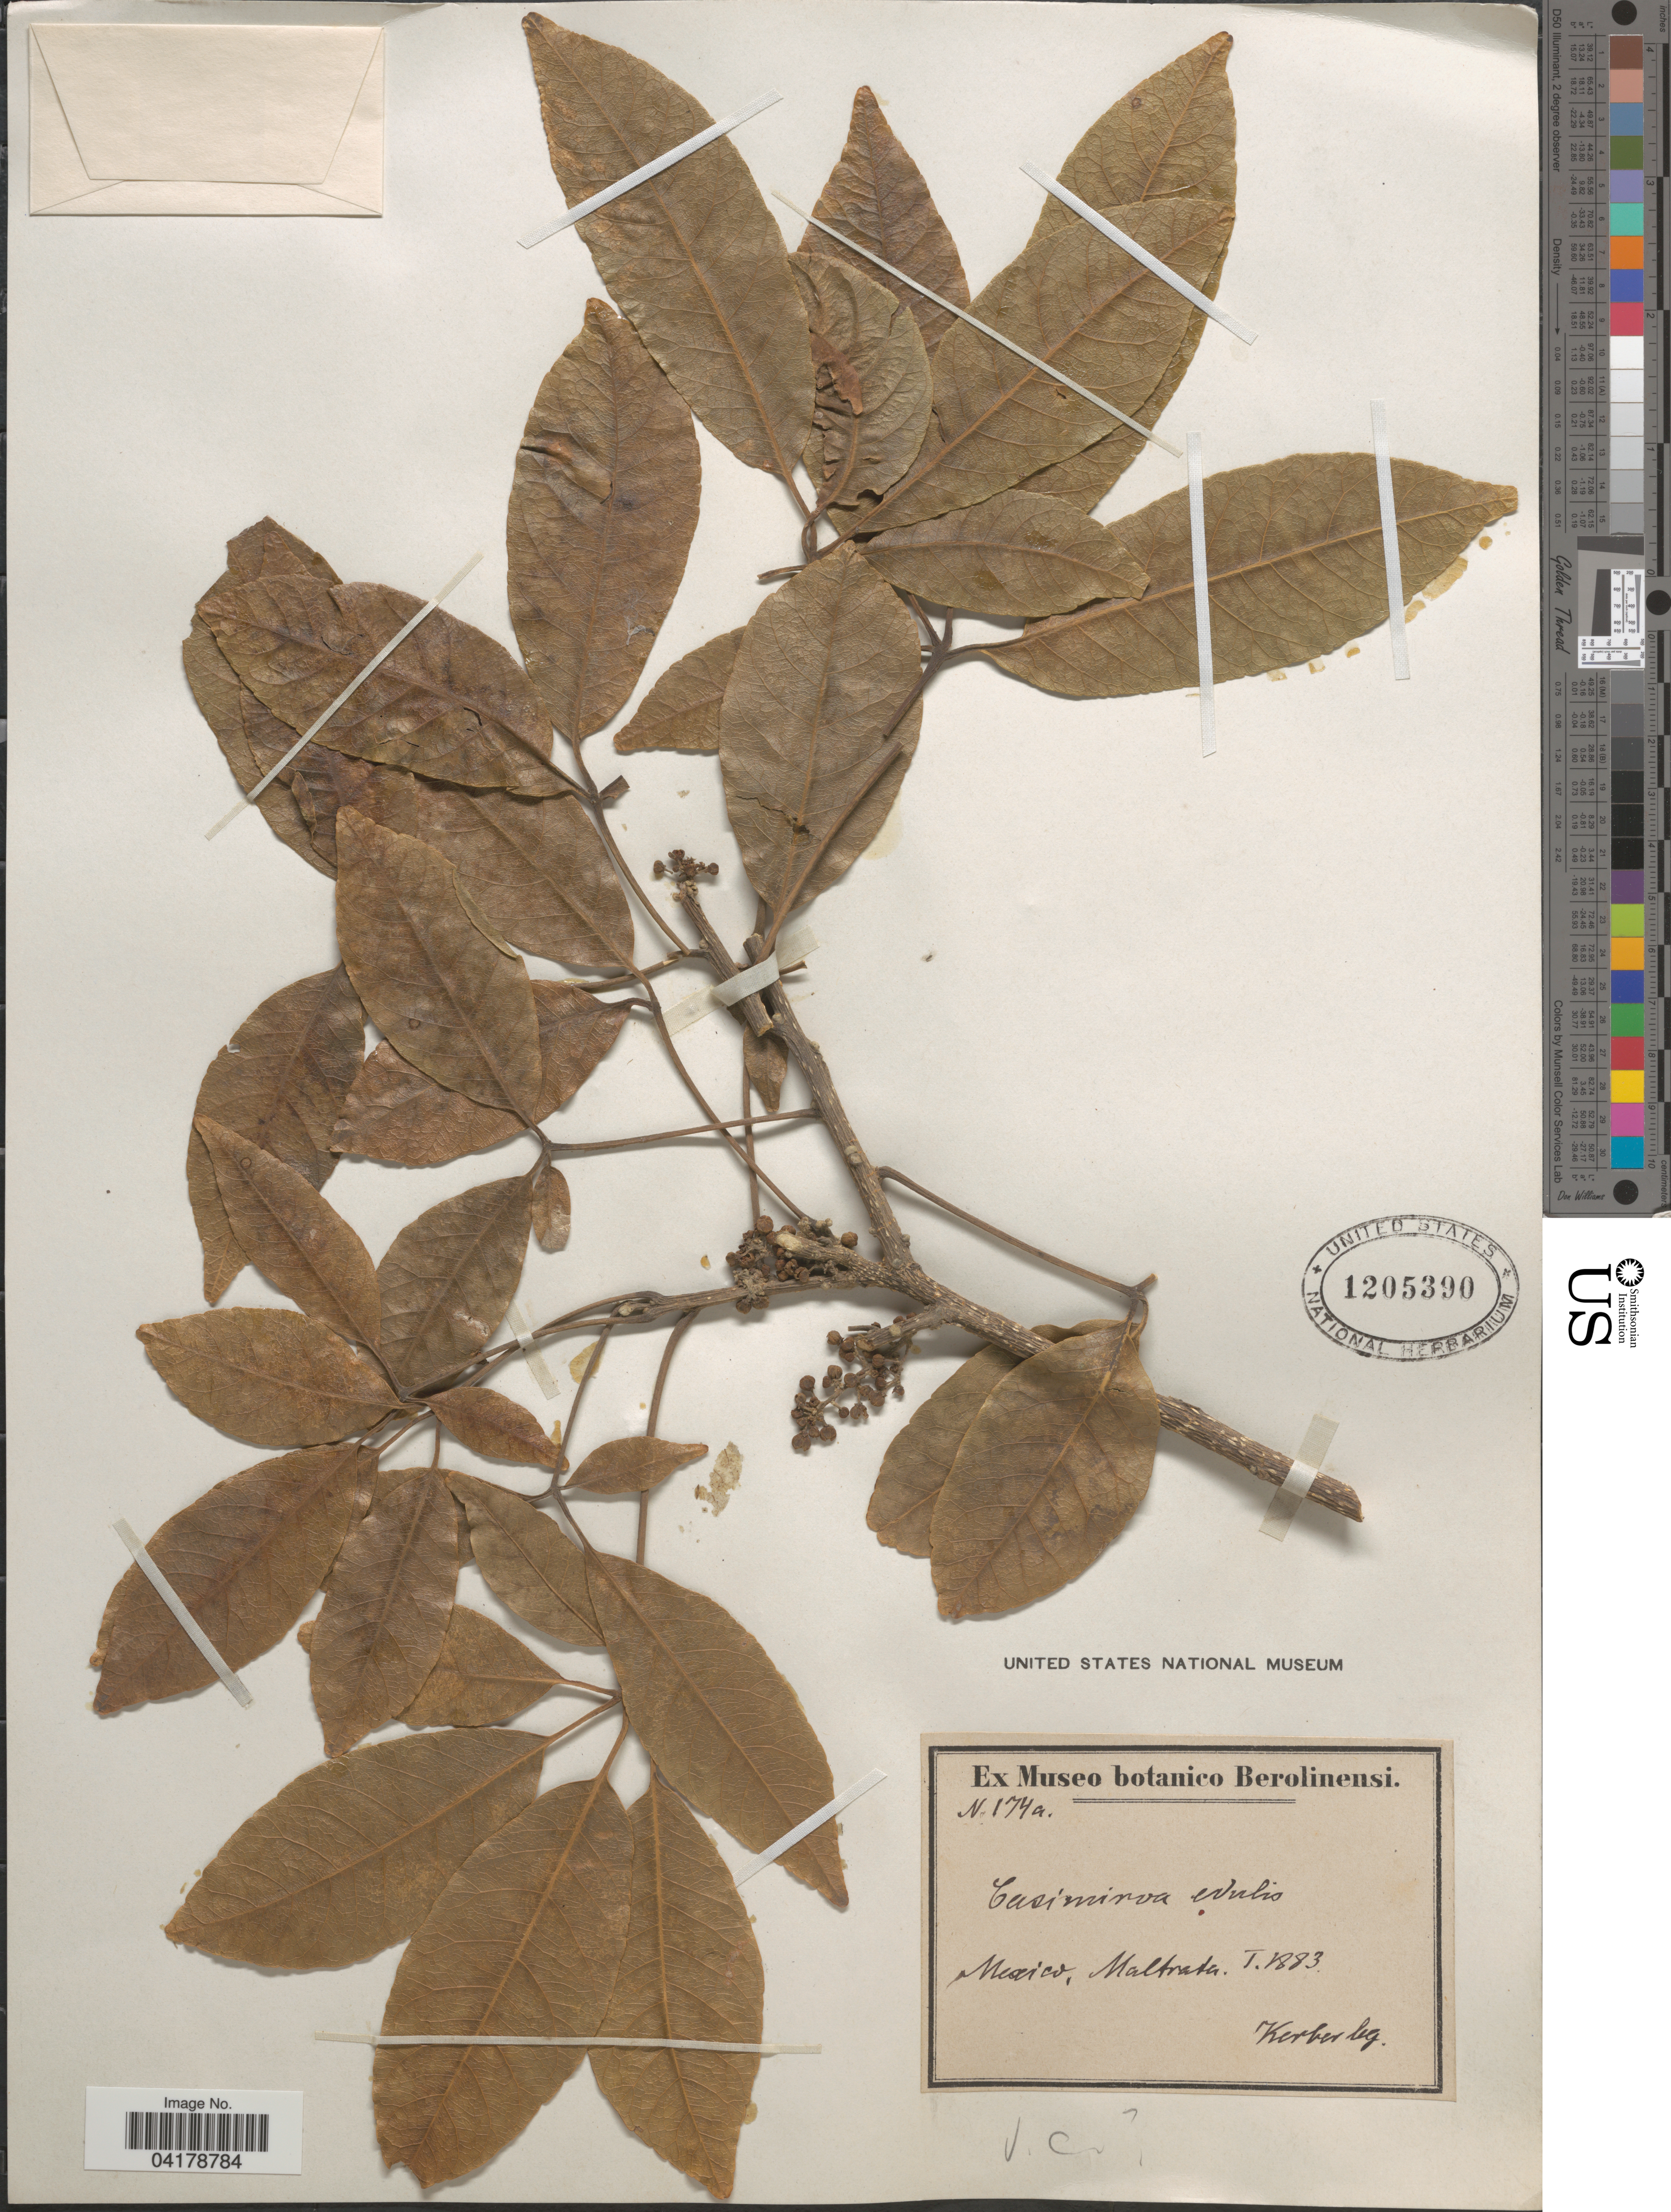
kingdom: Plantae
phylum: Tracheophyta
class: Magnoliopsida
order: Sapindales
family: Rutaceae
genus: Casimiroa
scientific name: Casimiroa edulis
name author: La Llave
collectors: -. Kerber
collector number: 174a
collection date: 1883-01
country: Mexico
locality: Maltrata.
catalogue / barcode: US 1205390